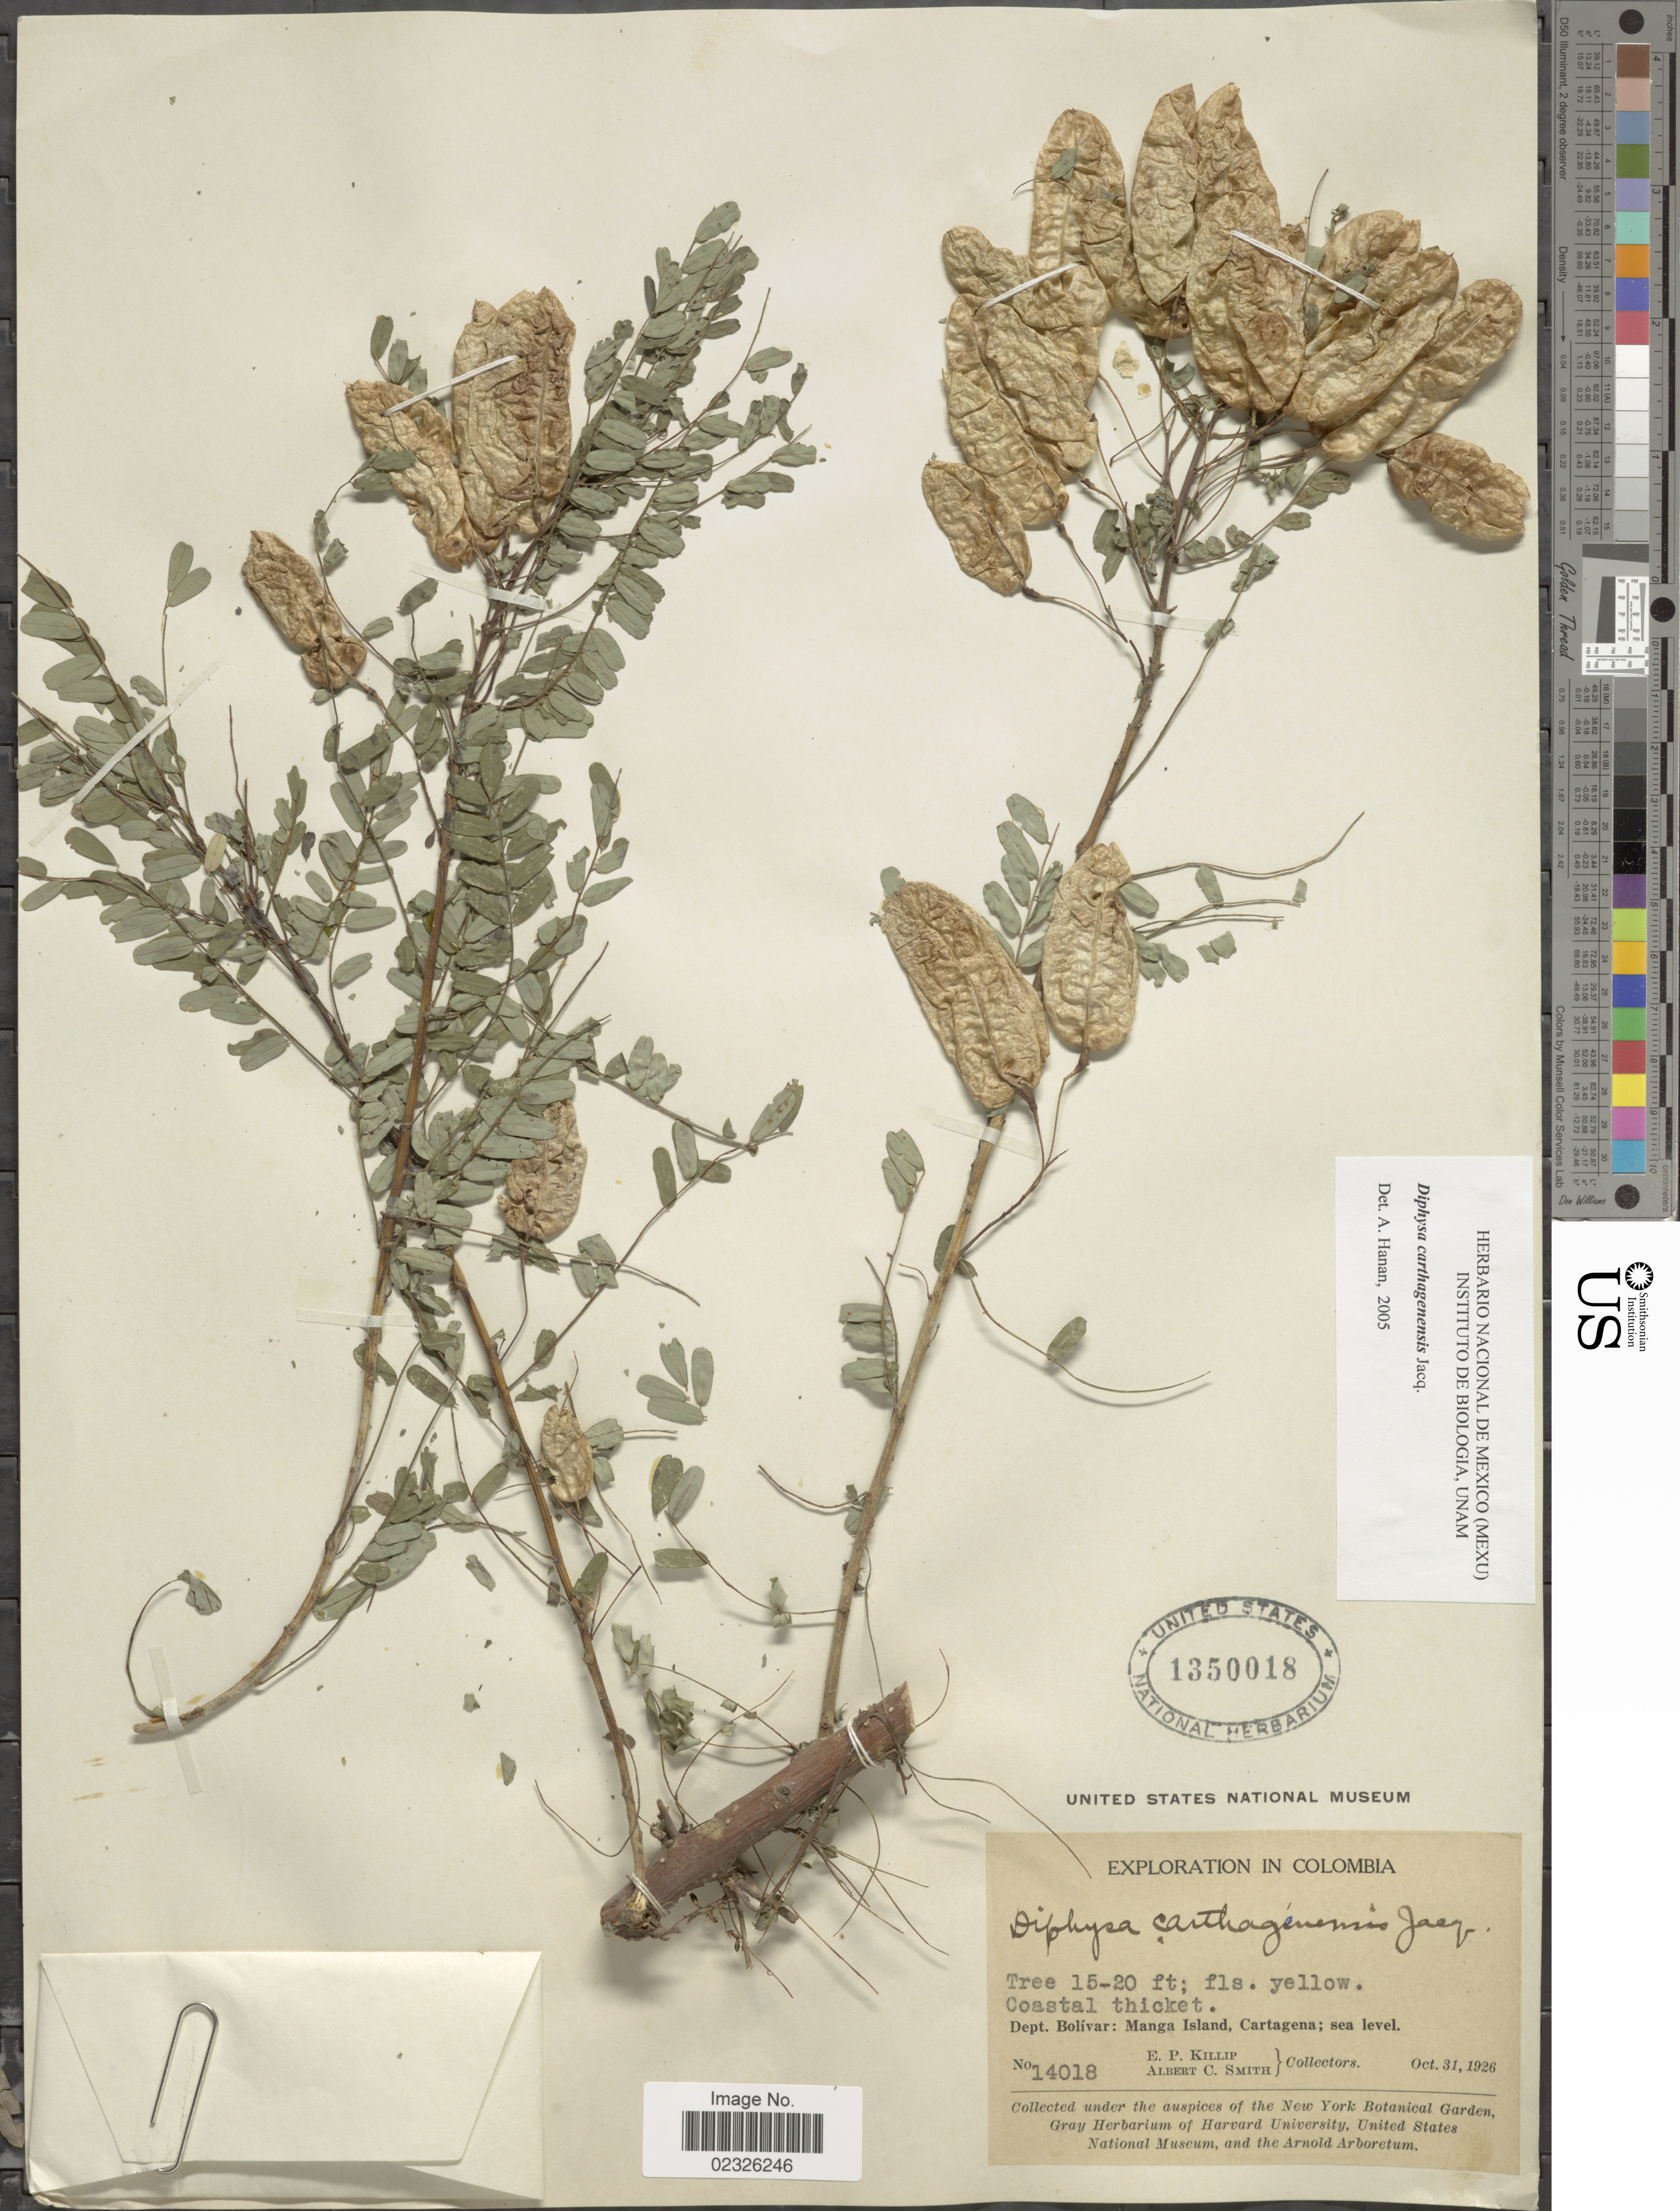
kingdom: Plantae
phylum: Tracheophyta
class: Magnoliopsida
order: Fabales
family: Fabaceae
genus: Diphysa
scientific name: Diphysa carthagenensis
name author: Jacq.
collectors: E. P. Killip & A. C. Smith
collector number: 14018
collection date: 1926-10-31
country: Colombia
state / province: Bolívar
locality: Manga Island, Cartagena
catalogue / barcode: US 1350018